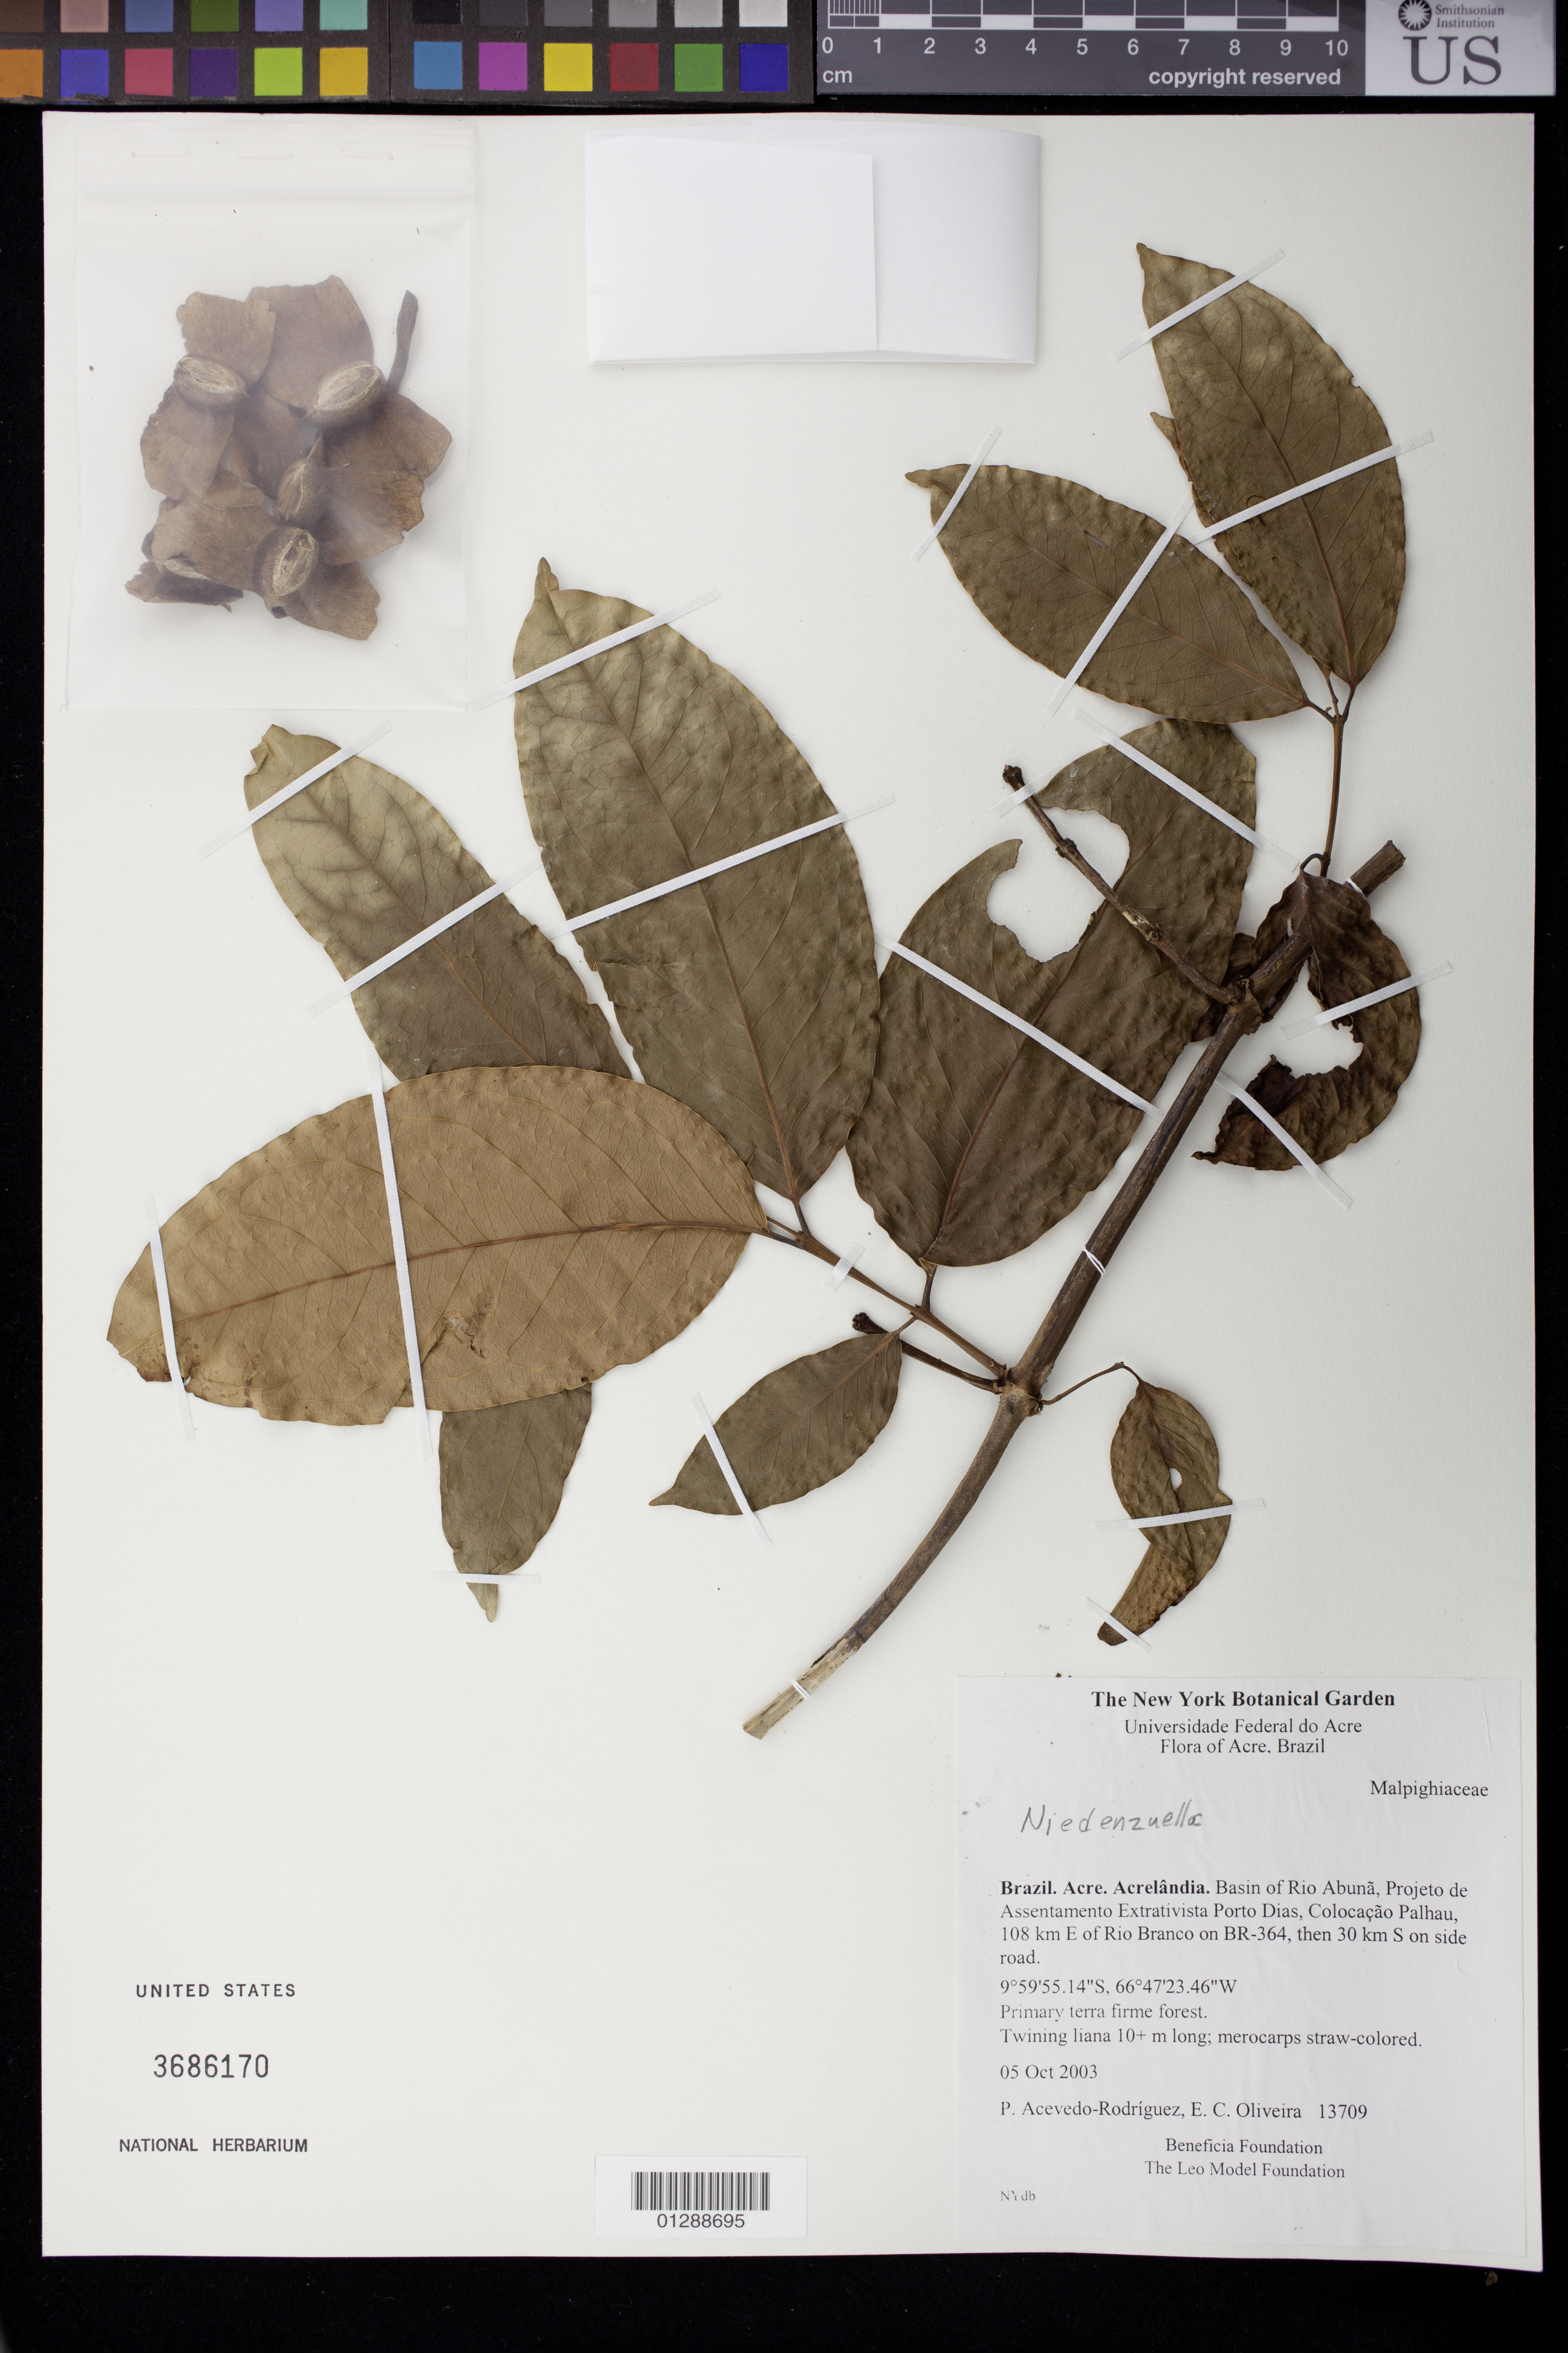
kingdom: Plantae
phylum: Tracheophyta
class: Magnoliopsida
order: Malpighiales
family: Malpighiaceae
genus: Niedenzuella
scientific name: Niedenzuella sp.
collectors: P. Acevedo-Rodr. & E. Oliveira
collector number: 13709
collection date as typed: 05 Oct 2003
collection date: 2003-10-05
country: Brazil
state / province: Acre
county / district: Acrelândia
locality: Basin of Rio Abuna, Projeto de Assentamento Extrativista Porto Dias, Colocaçao Palhau, 108 km E of Rio Branco on BR-364, then 30 km S on side road.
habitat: Primary terra firme forest.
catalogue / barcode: US 3686170